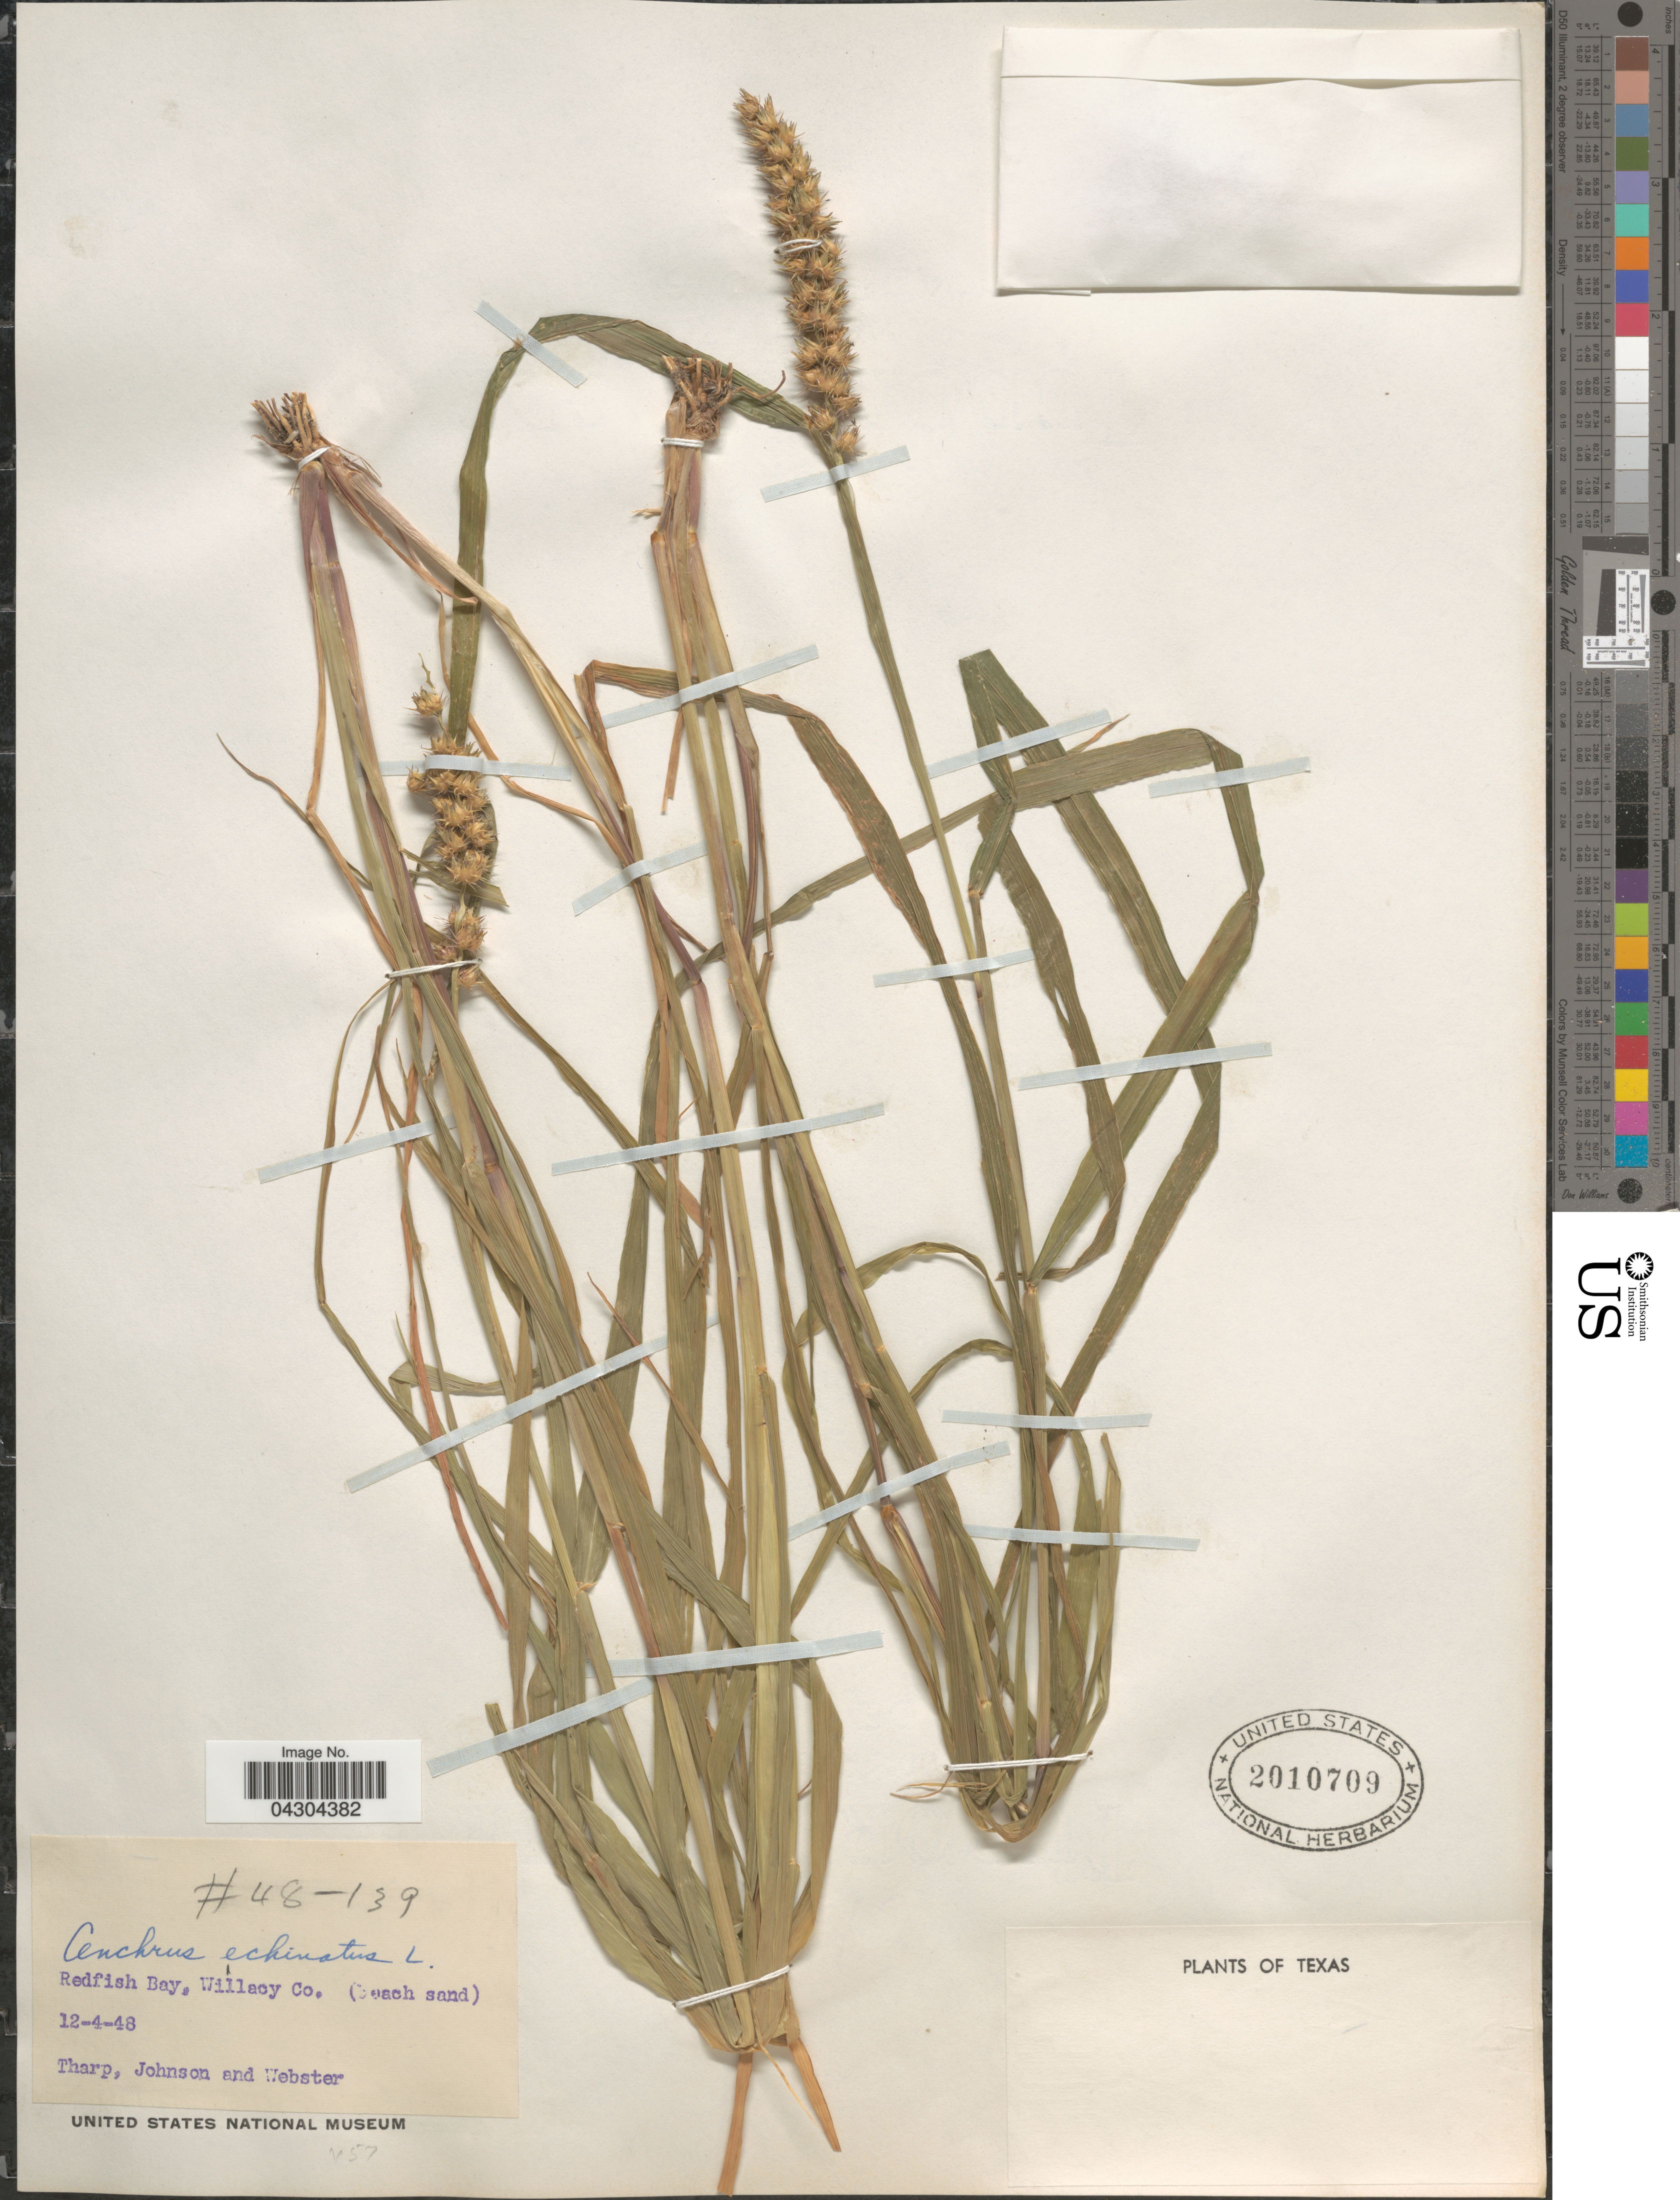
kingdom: Plantae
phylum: Tracheophyta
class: Liliopsida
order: Poales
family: Poaceae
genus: Cenchrus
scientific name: Cenchrus echinatus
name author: L.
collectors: Tharp, --, -- Johnson & -. Webster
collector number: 48-139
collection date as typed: Transcribed d/m/y: 4/12/48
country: United States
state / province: Texas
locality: Redfish Bay, Willacy Co.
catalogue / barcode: US 2010709